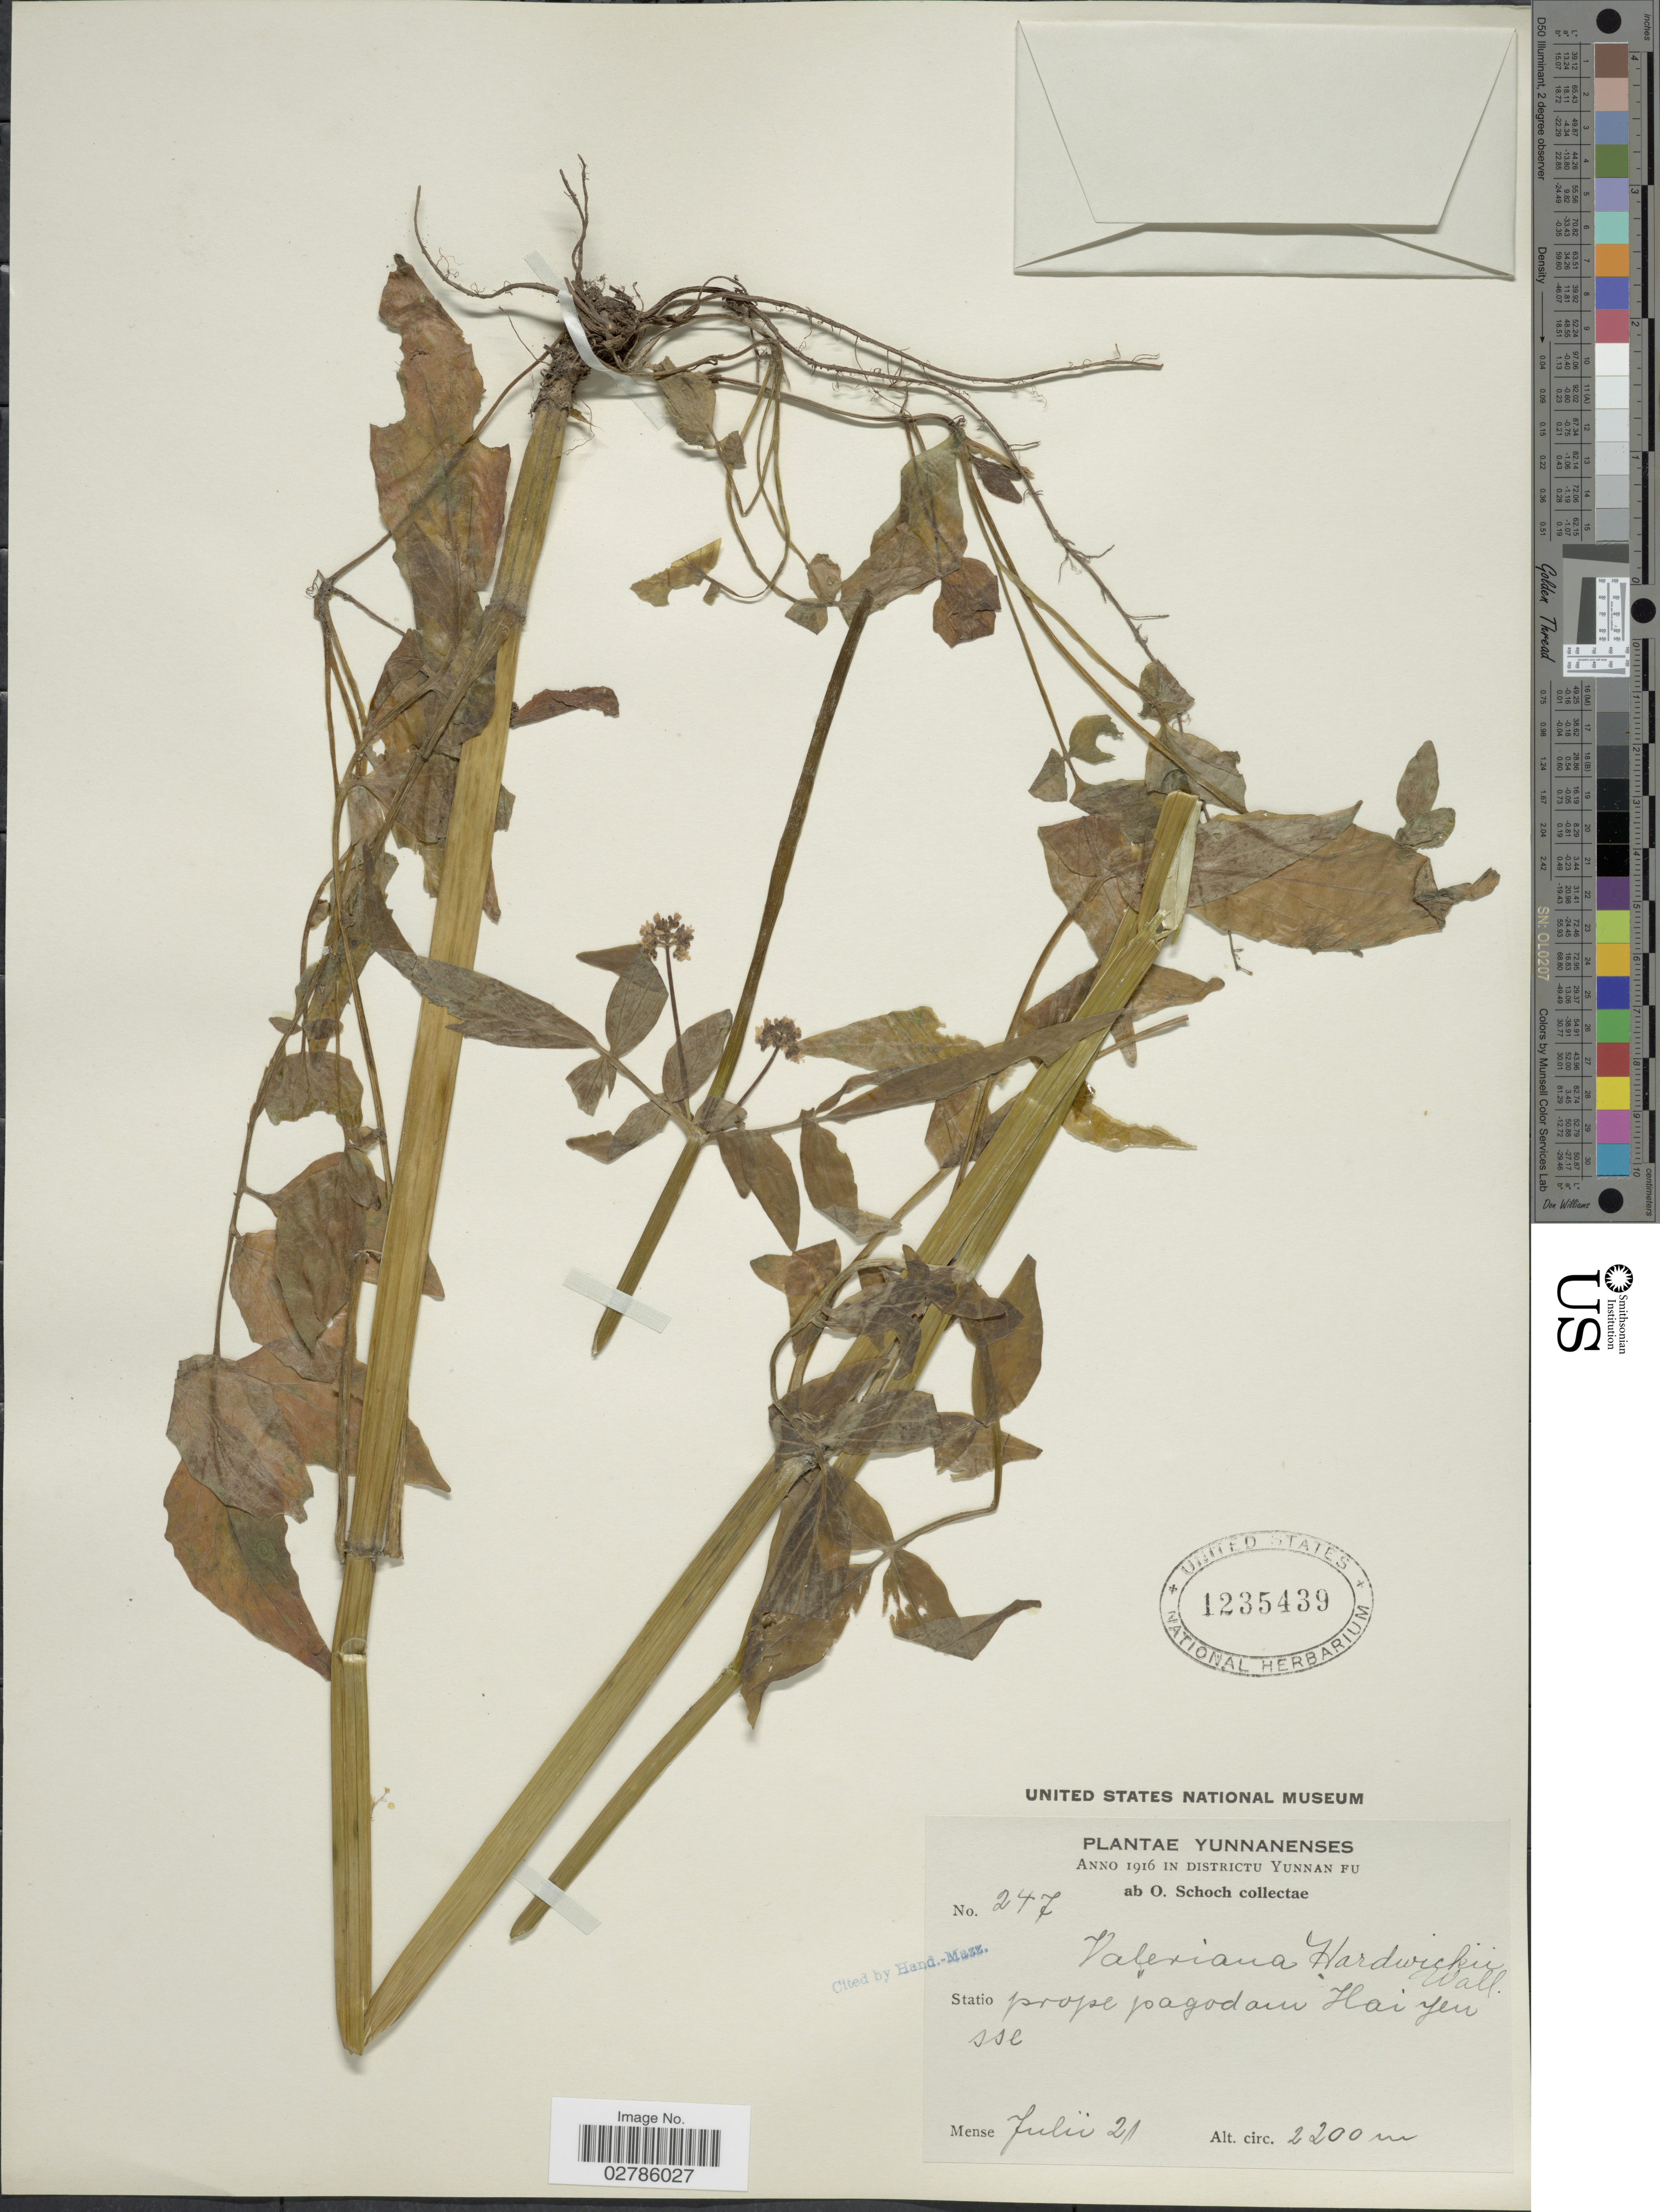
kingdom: Plantae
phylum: Tracheophyta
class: Magnoliopsida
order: Dipsacales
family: Caprifoliaceae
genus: Valeriana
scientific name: Valeriana hardwickii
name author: Wall.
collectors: O. Schoch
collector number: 247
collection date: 1916-07-21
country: China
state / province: Yunnan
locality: In districtu Yunnan Fu. Statio prope pagodam Hai Yen sse. [interpreted]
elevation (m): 2200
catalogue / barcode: US 1235439